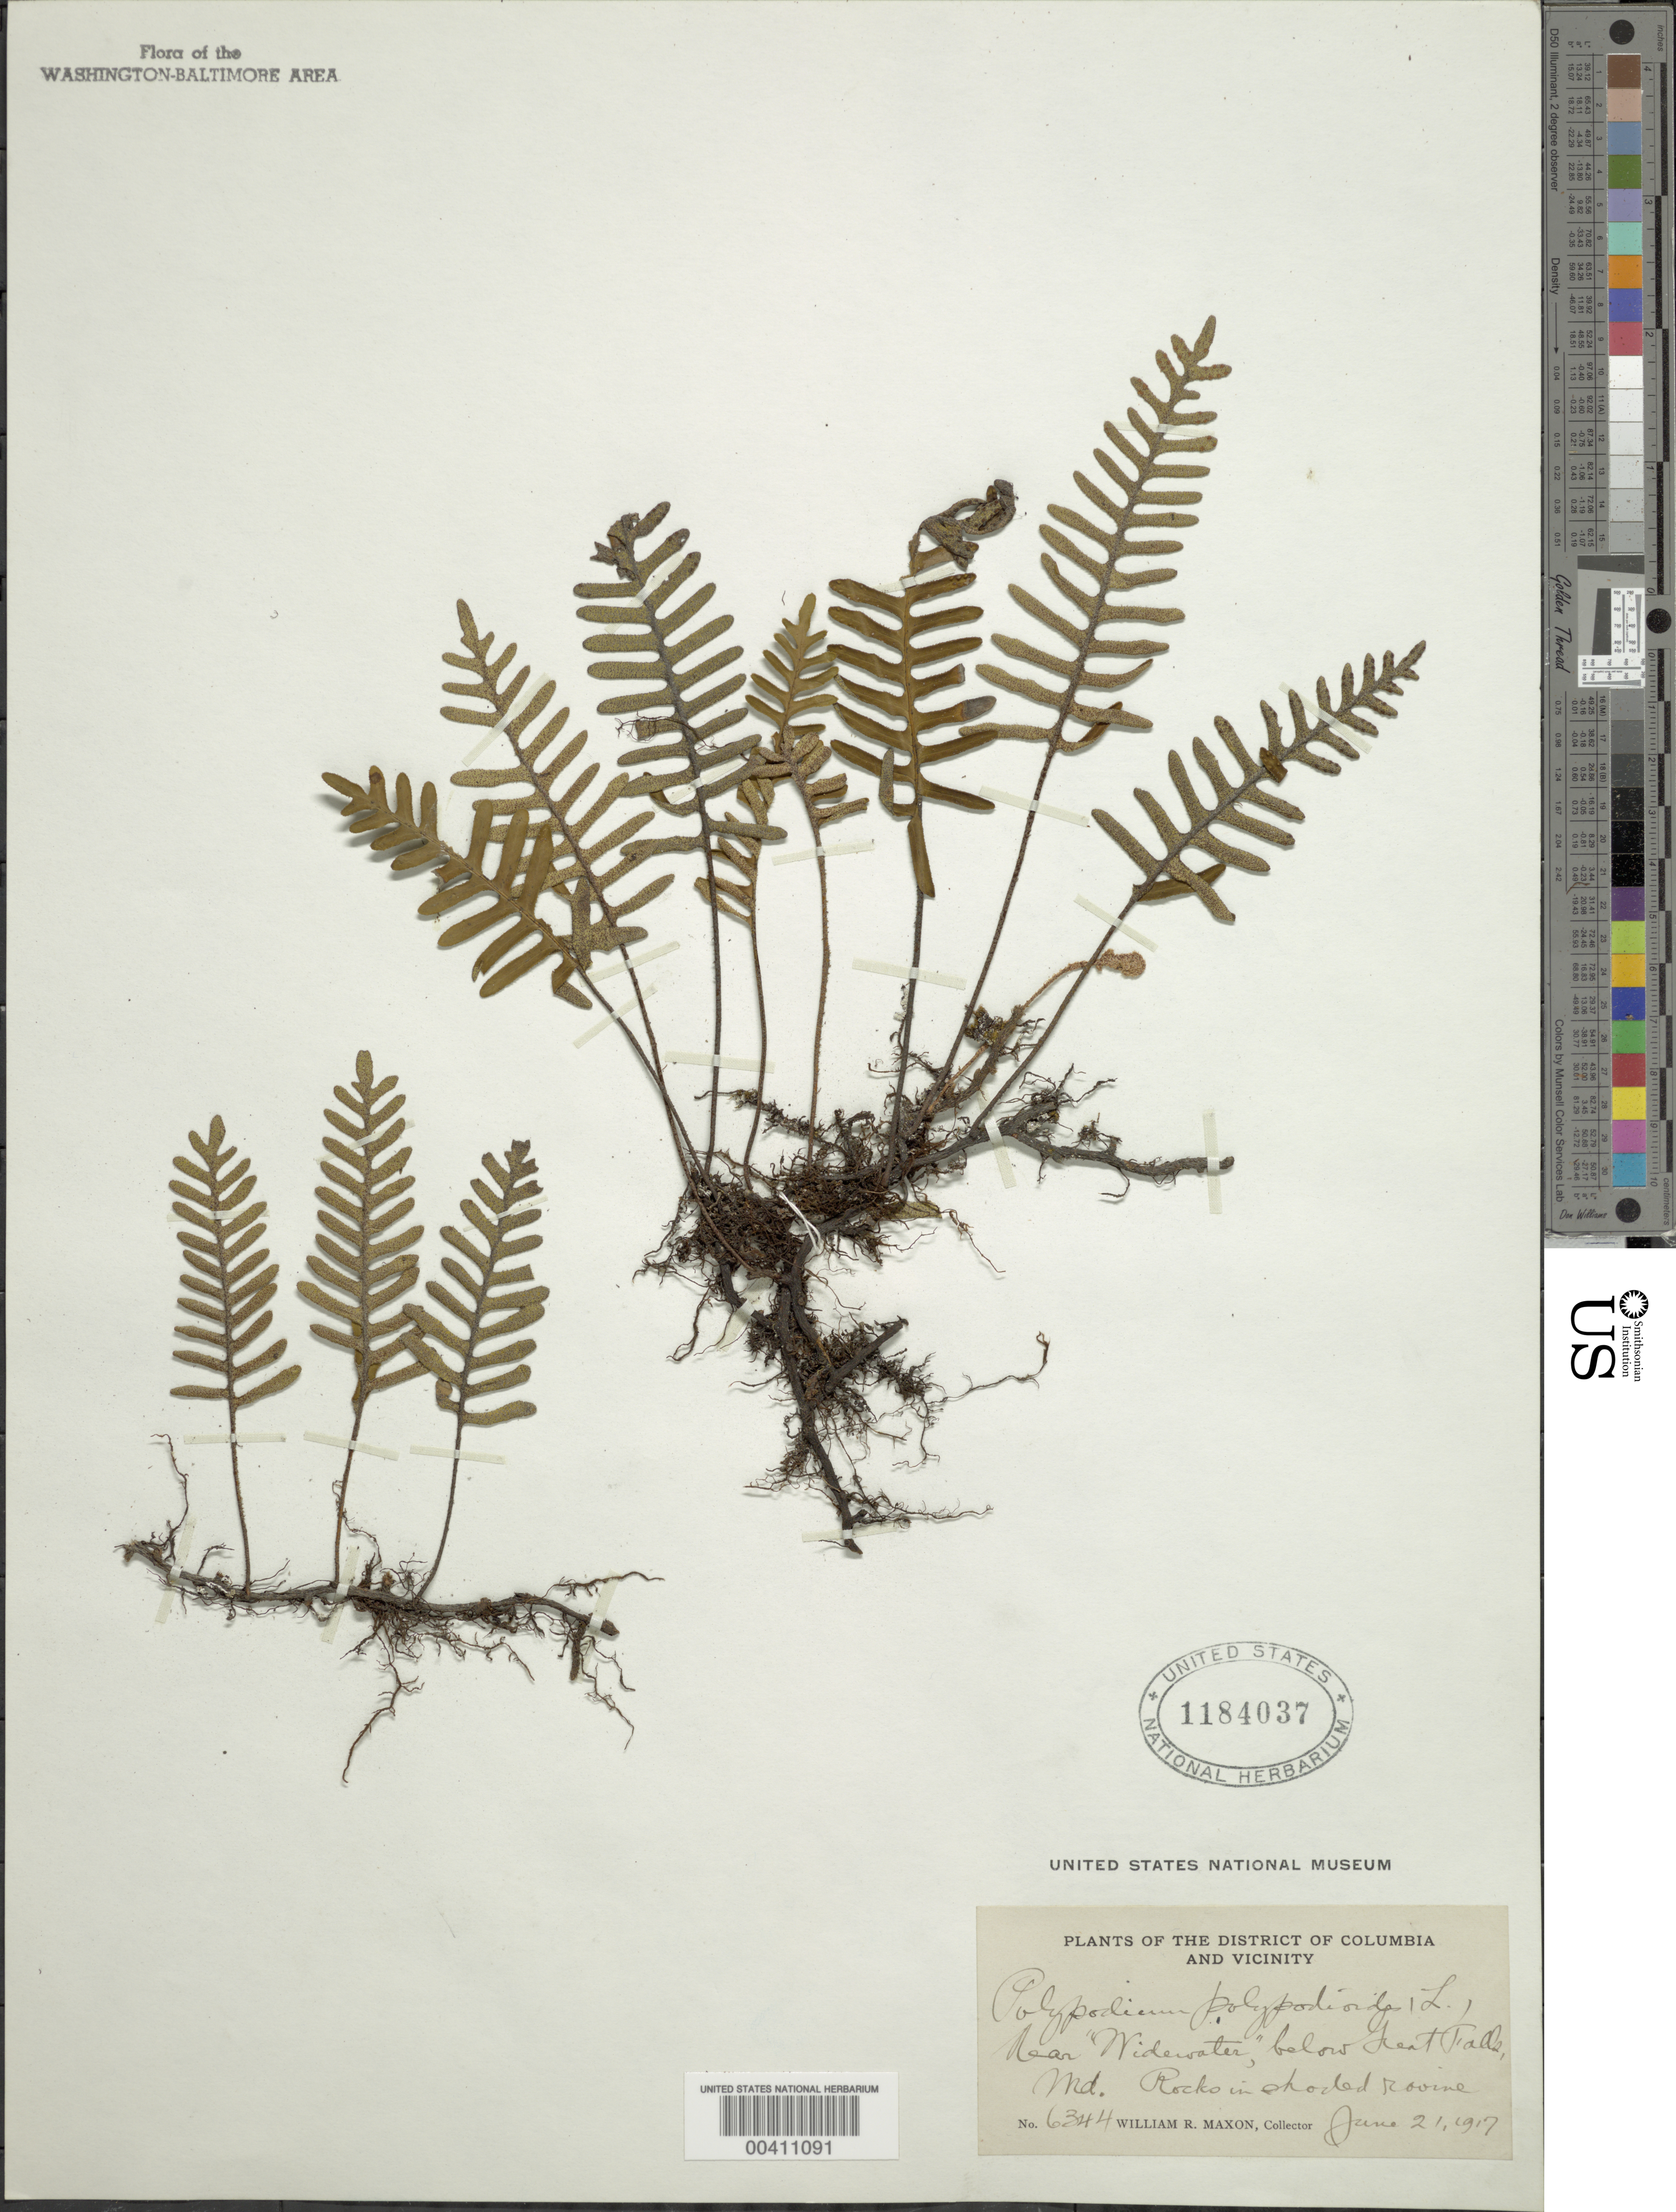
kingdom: Plantae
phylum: Tracheophyta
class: Polypodiopsida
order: Polypodiales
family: Polypodiaceae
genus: Pleopeltis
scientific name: Pleopeltis polypodioides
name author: (L.) E.G. Andrews & Windham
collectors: W. R. Maxon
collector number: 6344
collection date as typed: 21 Jun 1917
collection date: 1917-06-21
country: United States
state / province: Maryland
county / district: Montgomery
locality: Widewater, between Canal and river- Bear Island C. & O. Canal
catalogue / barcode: US 1184037